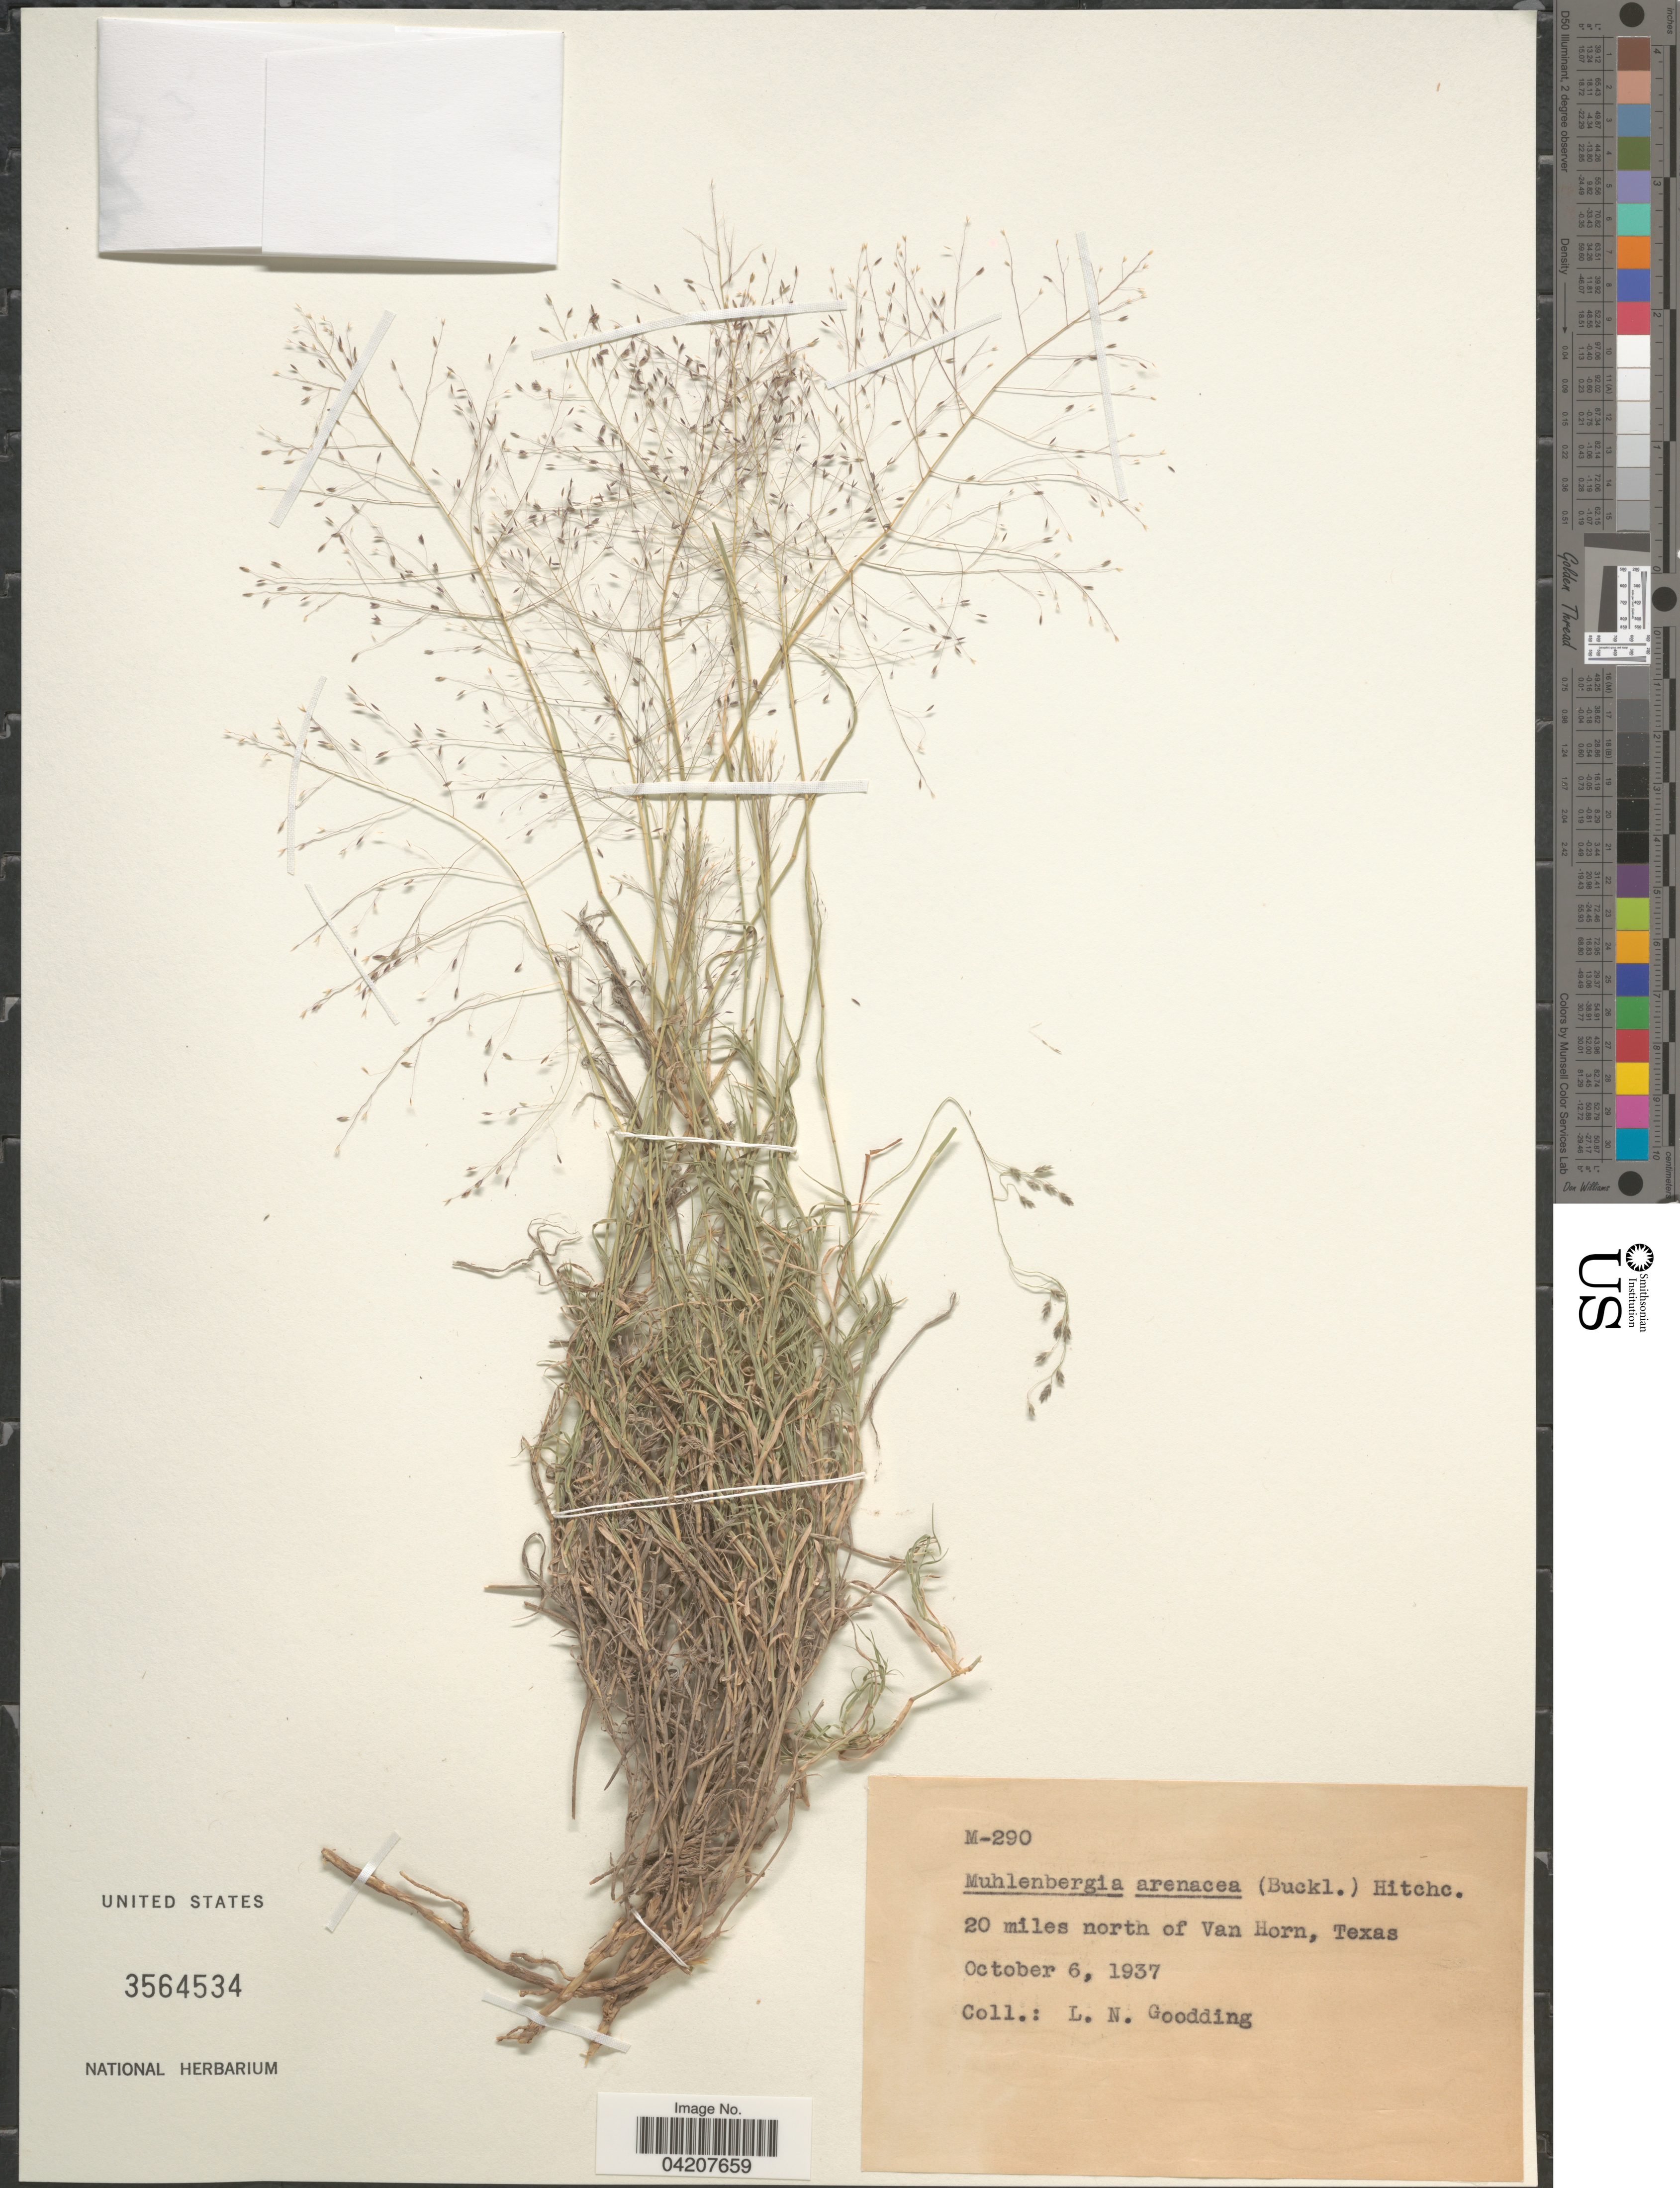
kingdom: Plantae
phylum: Tracheophyta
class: Liliopsida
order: Poales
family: Poaceae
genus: Muhlenbergia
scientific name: Muhlenbergia arenacea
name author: (Buckley) Hitchc.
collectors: L. N. Goodding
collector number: M-290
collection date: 1937-10-06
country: United States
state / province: Texas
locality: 20 miles north of Van Horn.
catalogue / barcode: US 3564534